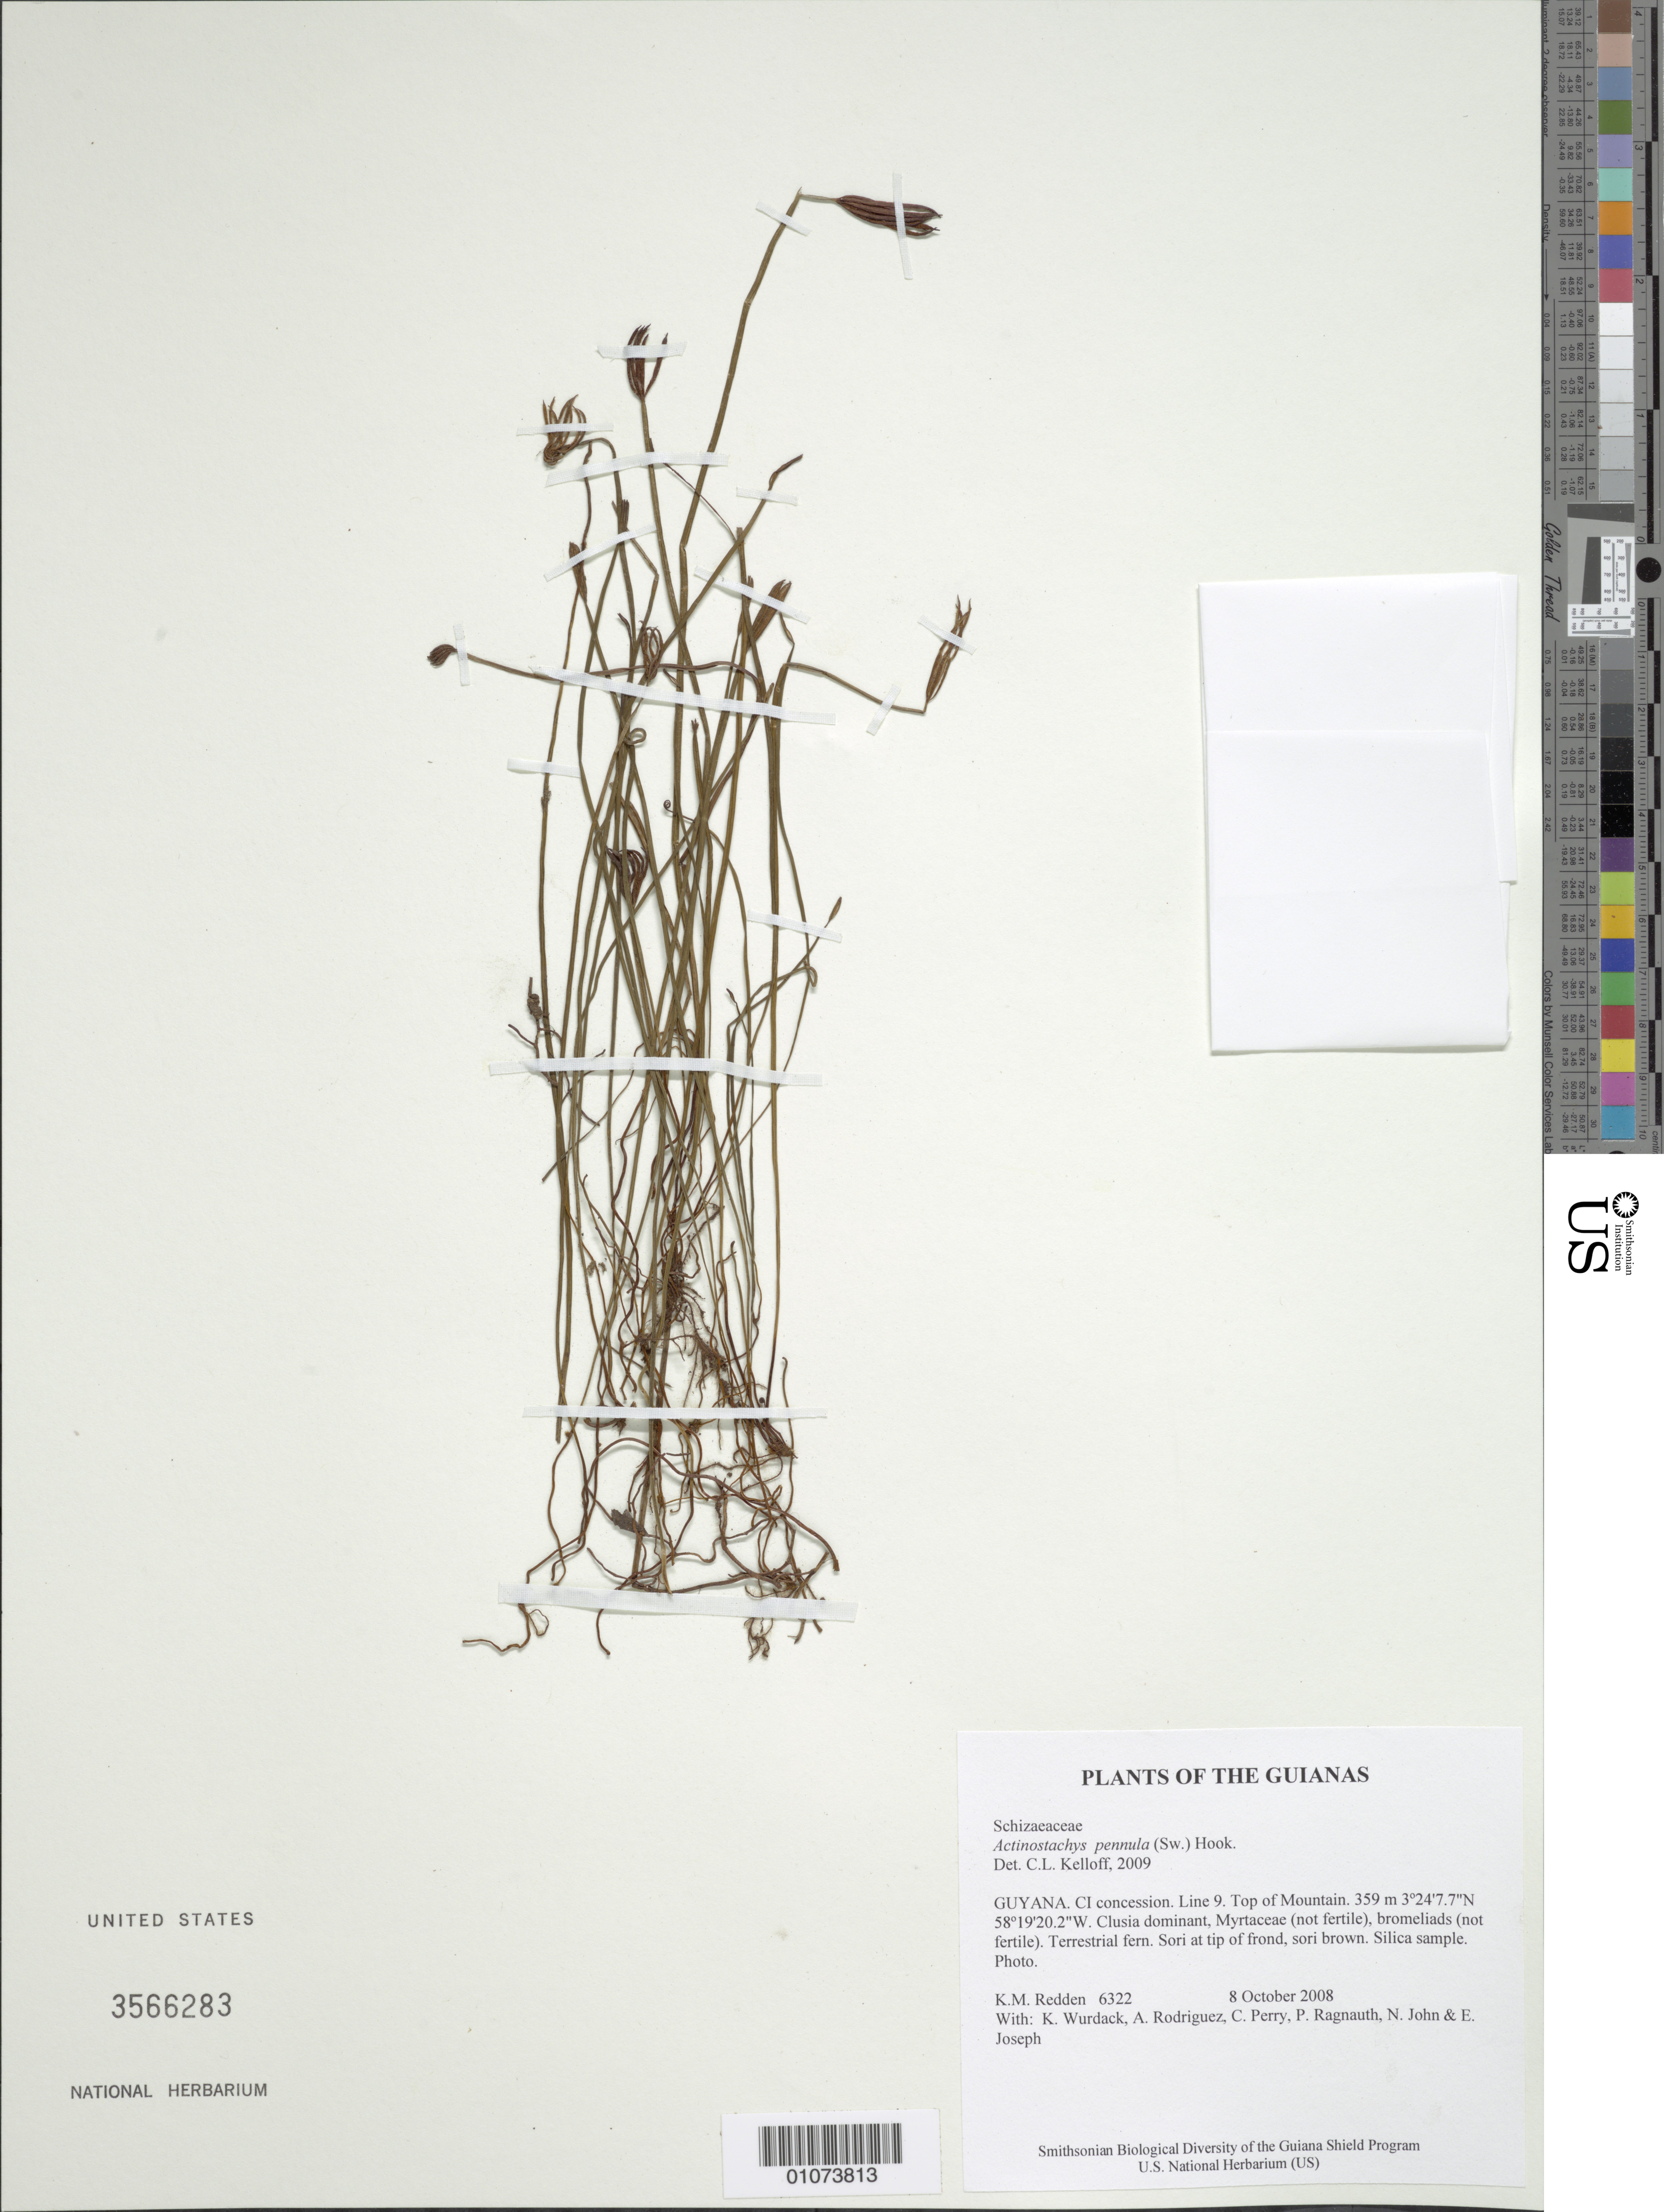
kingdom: Plantae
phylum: Tracheophyta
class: Polypodiopsida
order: Schizaeales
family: Schizaeaceae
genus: Actinostachys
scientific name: Actinostachys pennula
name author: (Sw.) Hook.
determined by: Kelloff, Carol L., (US), Smithsonian Institution - National Museum of Natural History (UNITED STATES)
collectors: K. M. Redden, K. Wurdack, A. Rodriguez, C. Perry, P. Ragnauth, N. John & E. Joseph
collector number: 6322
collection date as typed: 8 October 2008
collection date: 2008-10-08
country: Guyana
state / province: U. Takutu-U. Essequibo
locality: CI concession. Line 9. Top of Mountain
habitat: Clusia dominant, Myrtaceae (not fertile), bromeliads (not fertile)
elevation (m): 359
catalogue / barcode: US 3566283